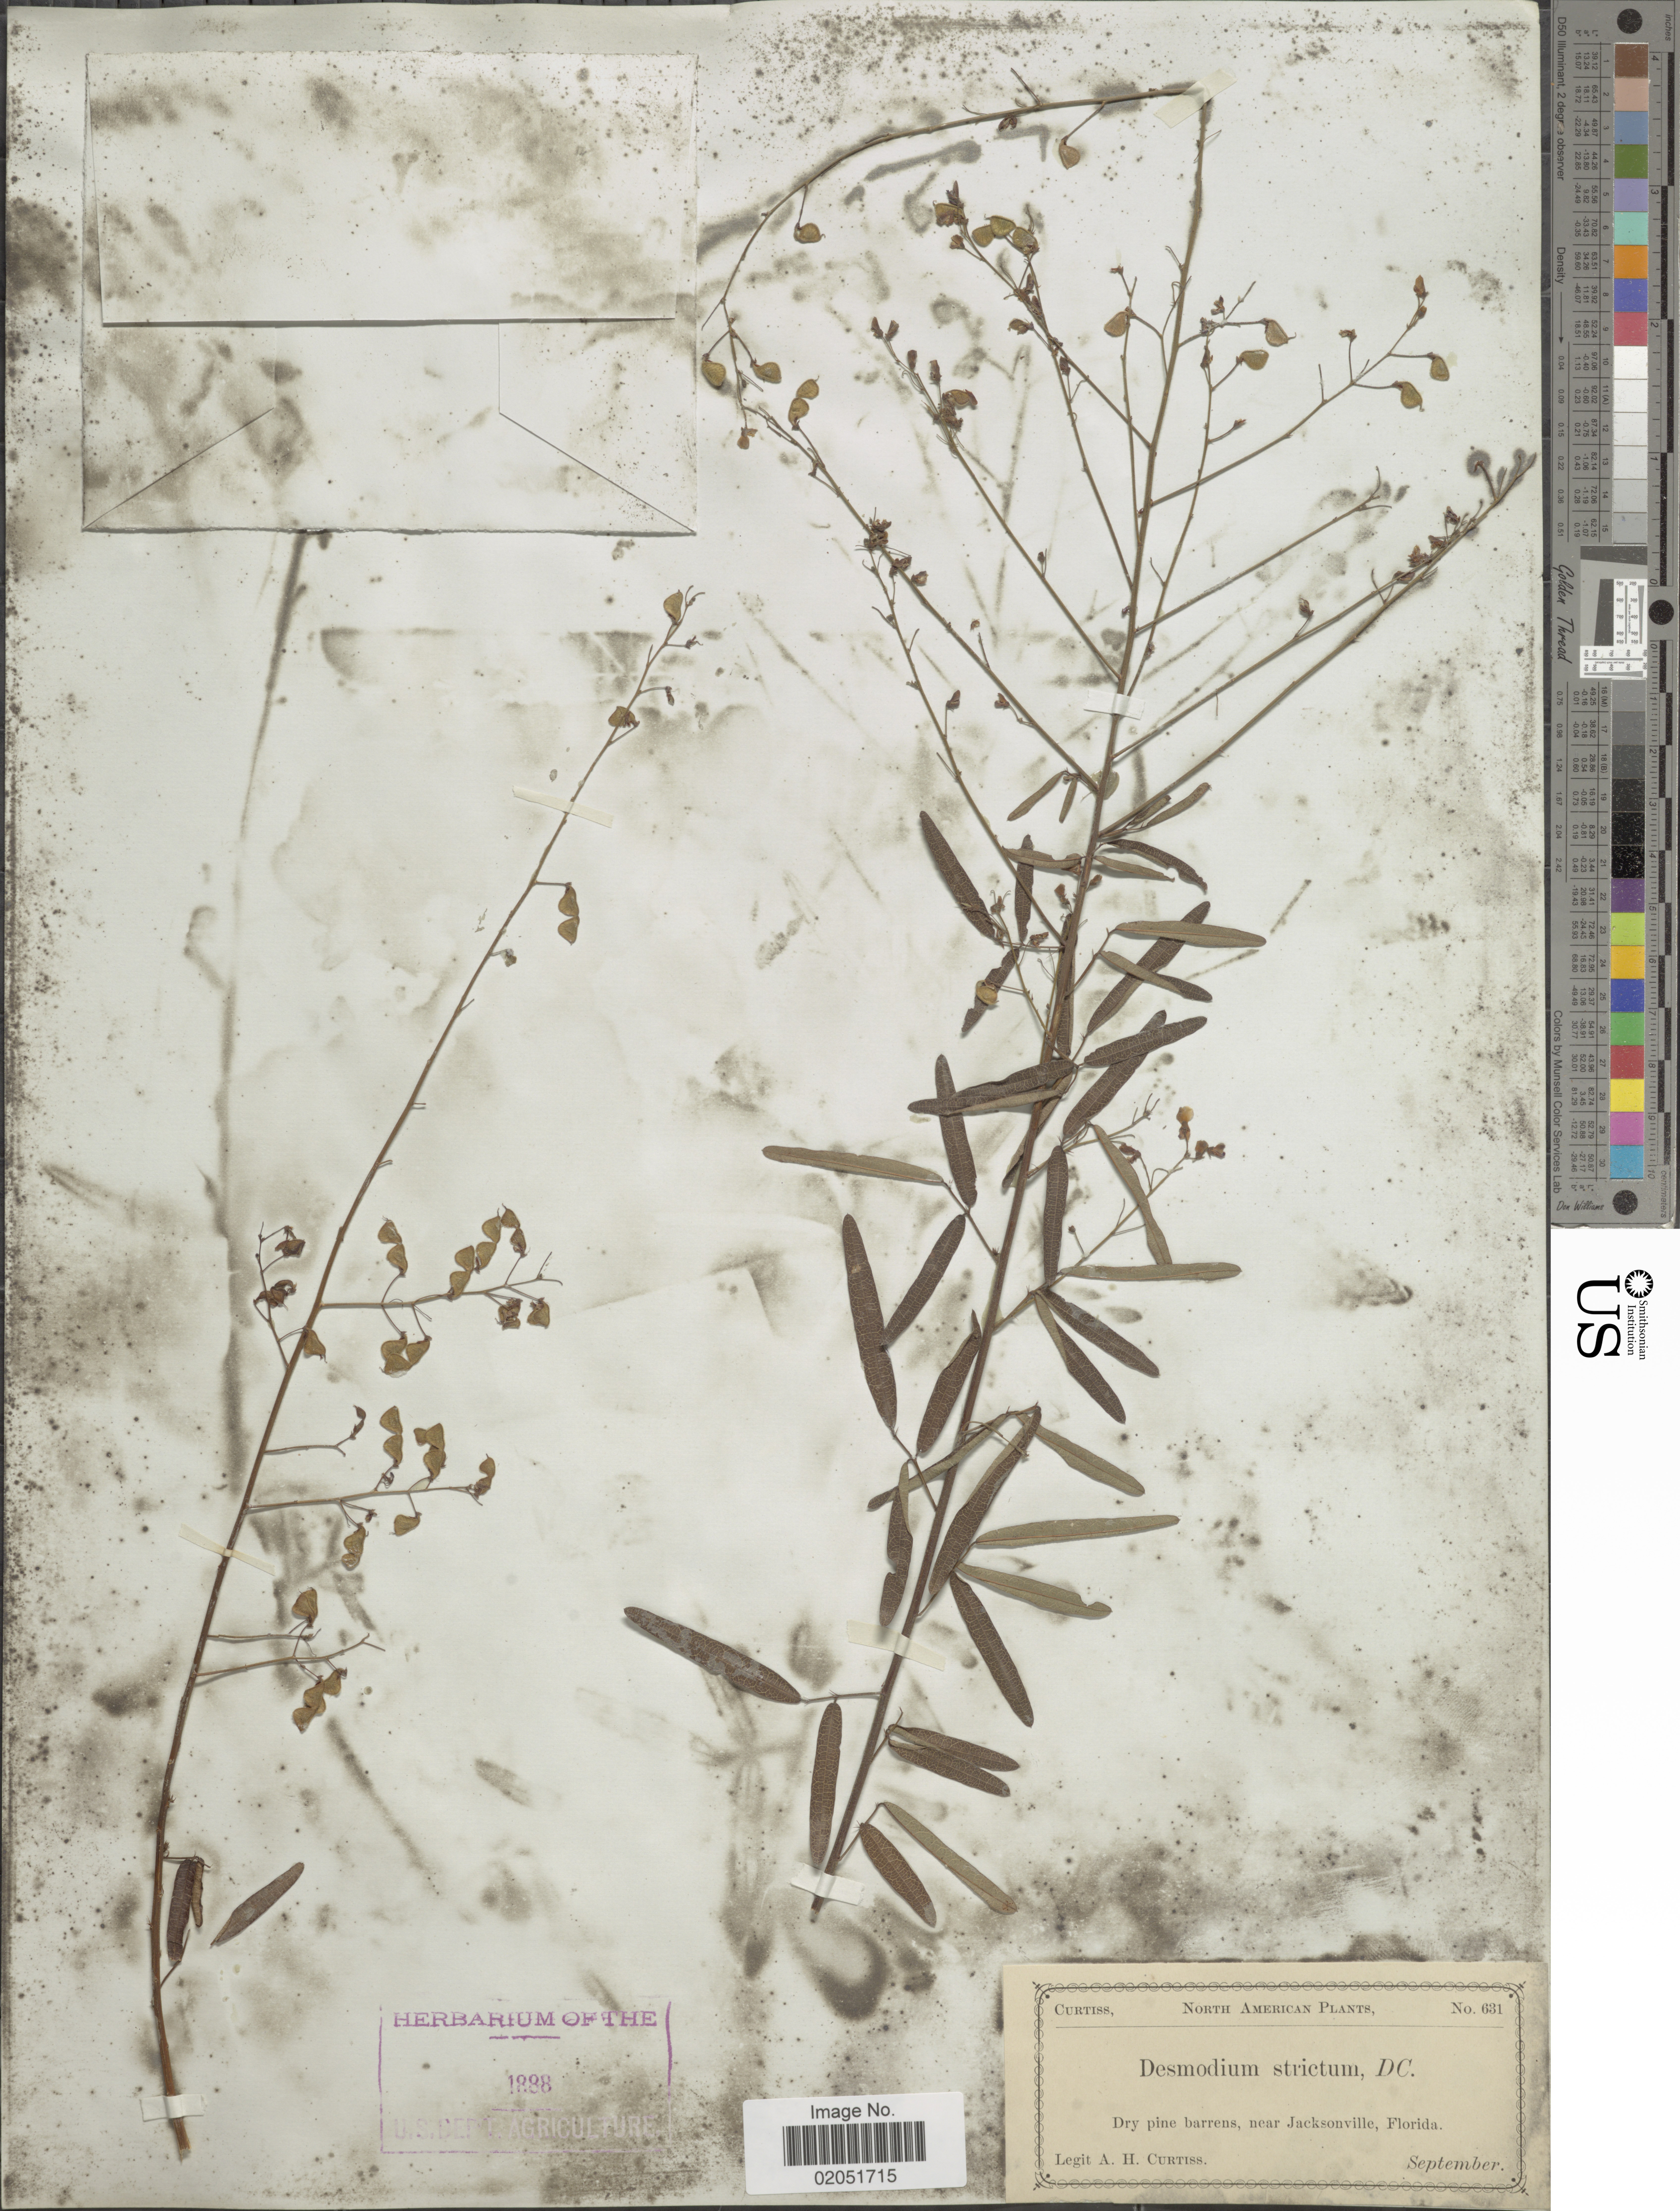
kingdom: Plantae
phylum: Tracheophyta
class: Magnoliopsida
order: Fabales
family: Fabaceae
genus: Desmodium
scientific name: Desmodium strictum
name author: (Pursh) DC.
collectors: A. H. Curtiss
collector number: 631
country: United States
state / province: Florida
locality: near Jacksonville